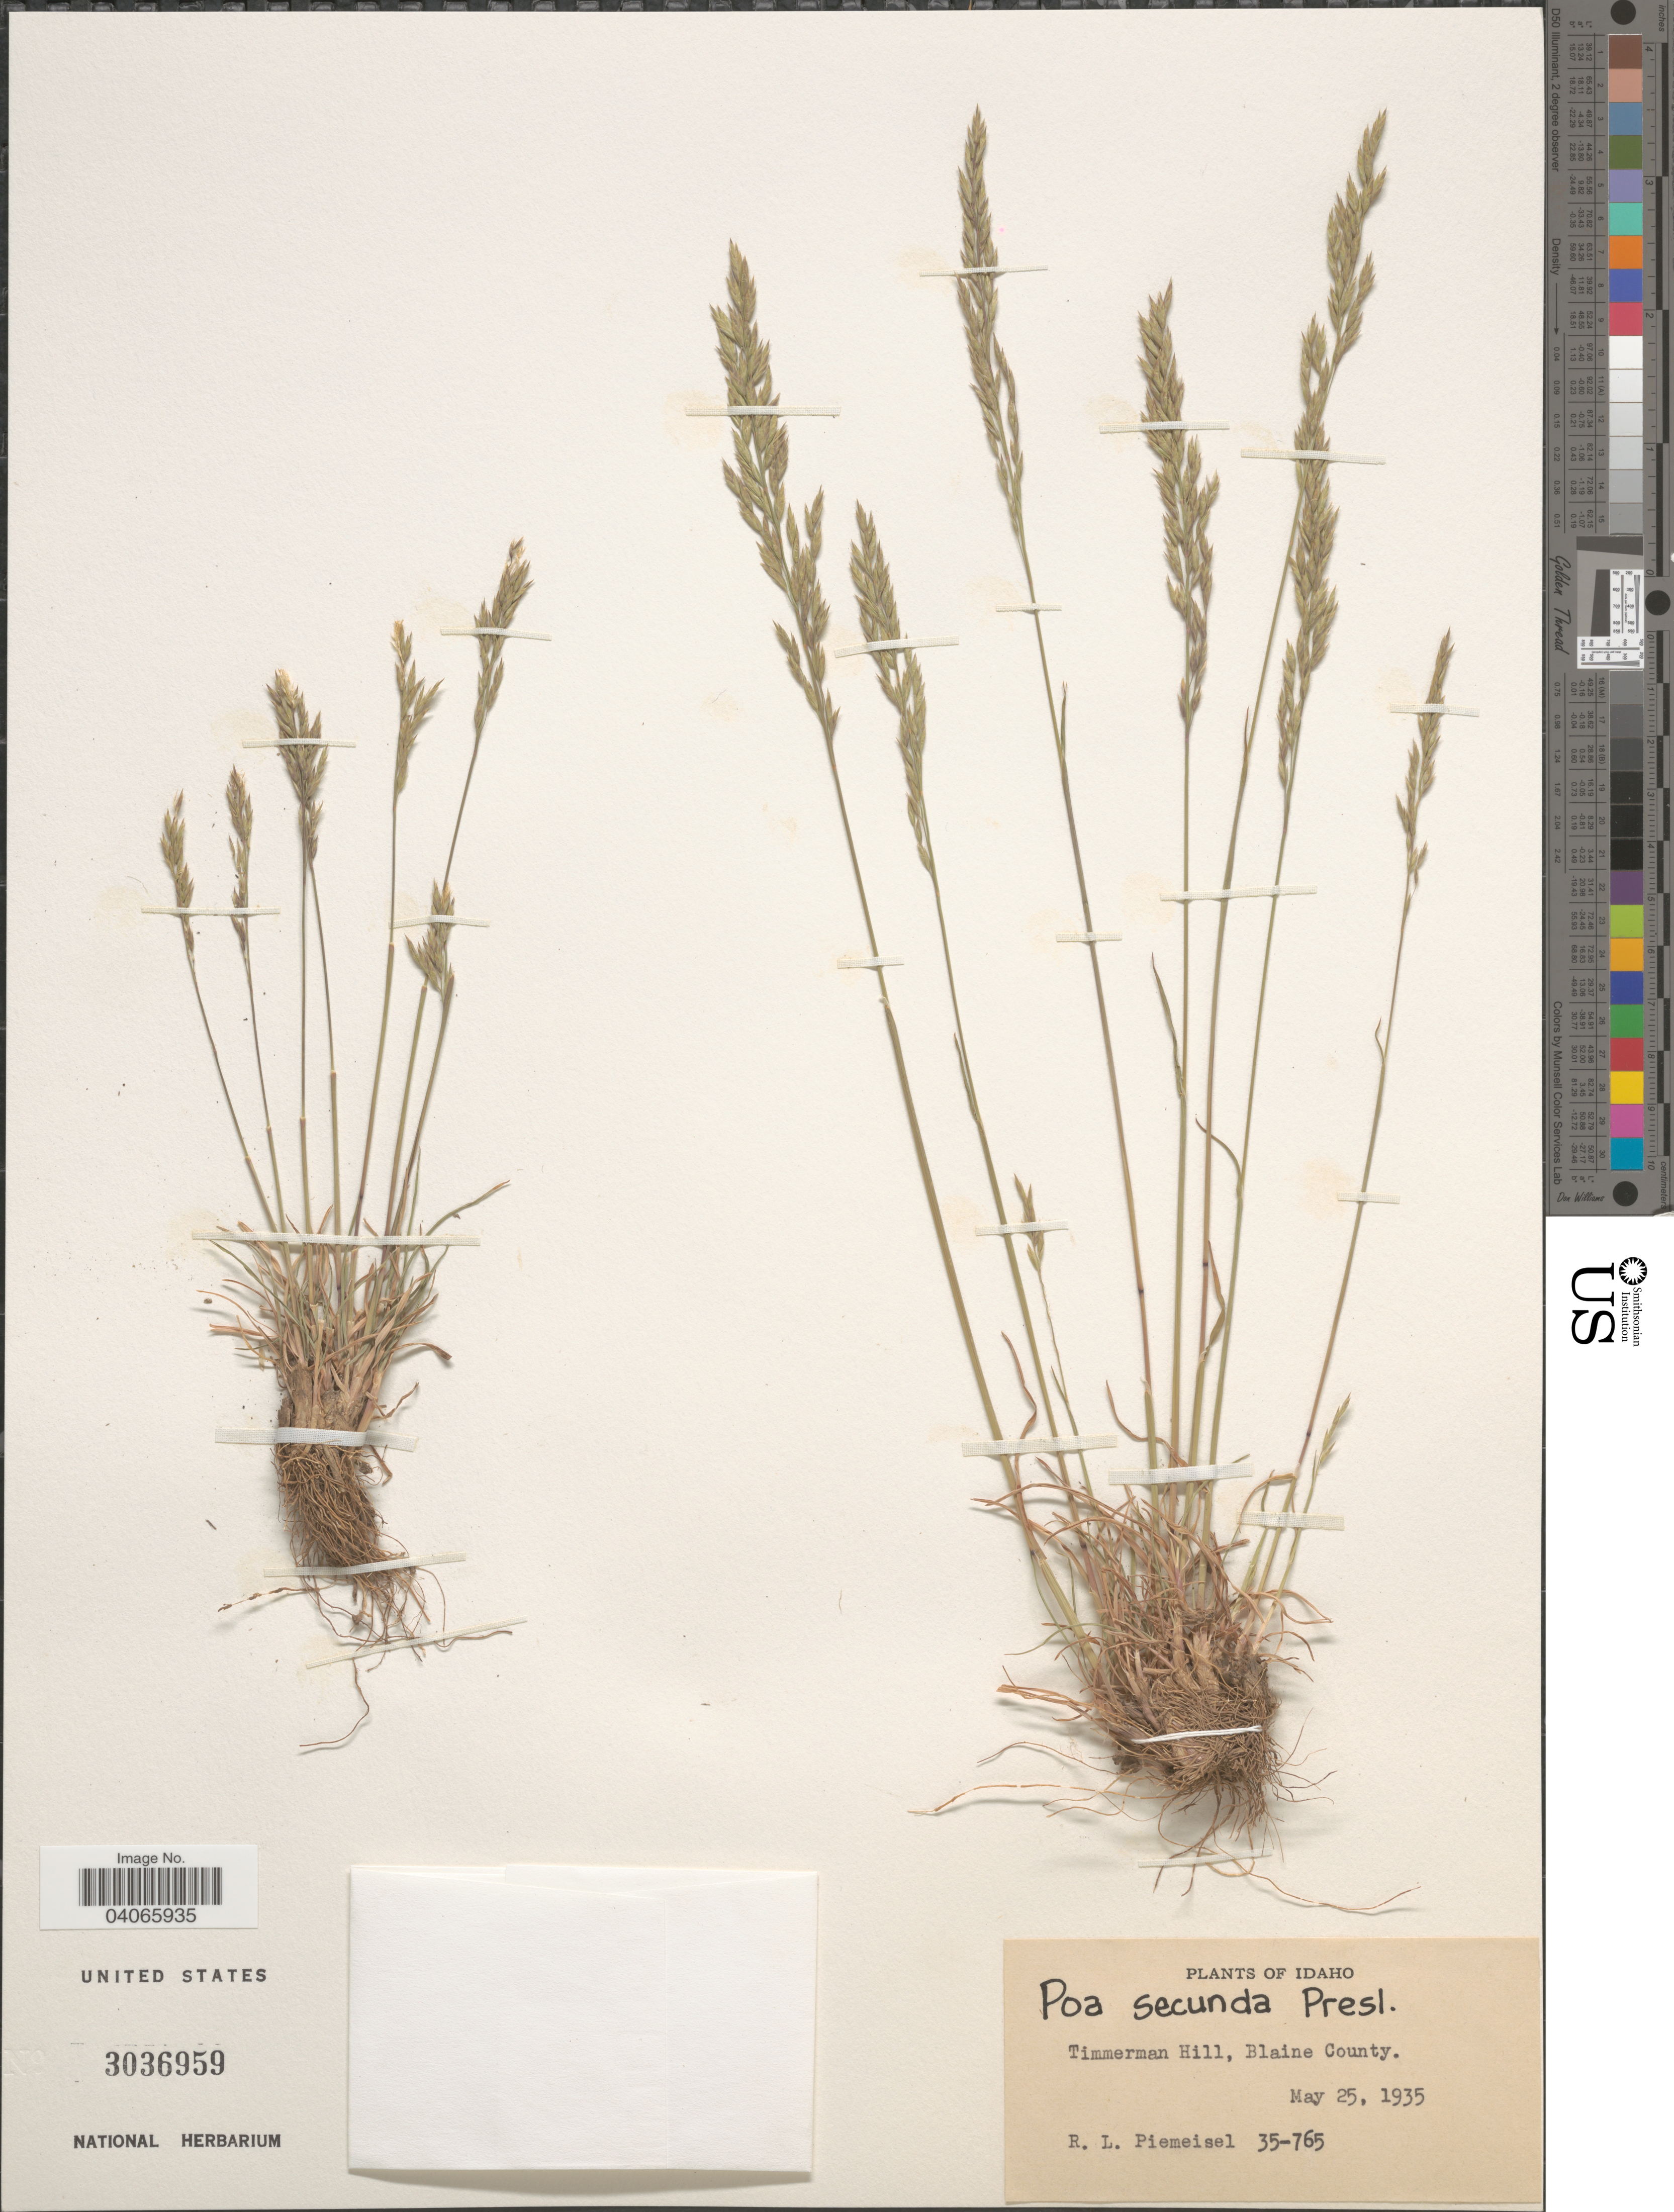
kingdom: Plantae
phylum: Tracheophyta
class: Liliopsida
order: Poales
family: Poaceae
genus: Poa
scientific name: Poa secunda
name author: J. Presl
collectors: R. L. Piemeisel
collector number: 35-765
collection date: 1935-05-25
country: United States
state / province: Idaho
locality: Timmerman Hill, Blaine County.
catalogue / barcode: US 3036959